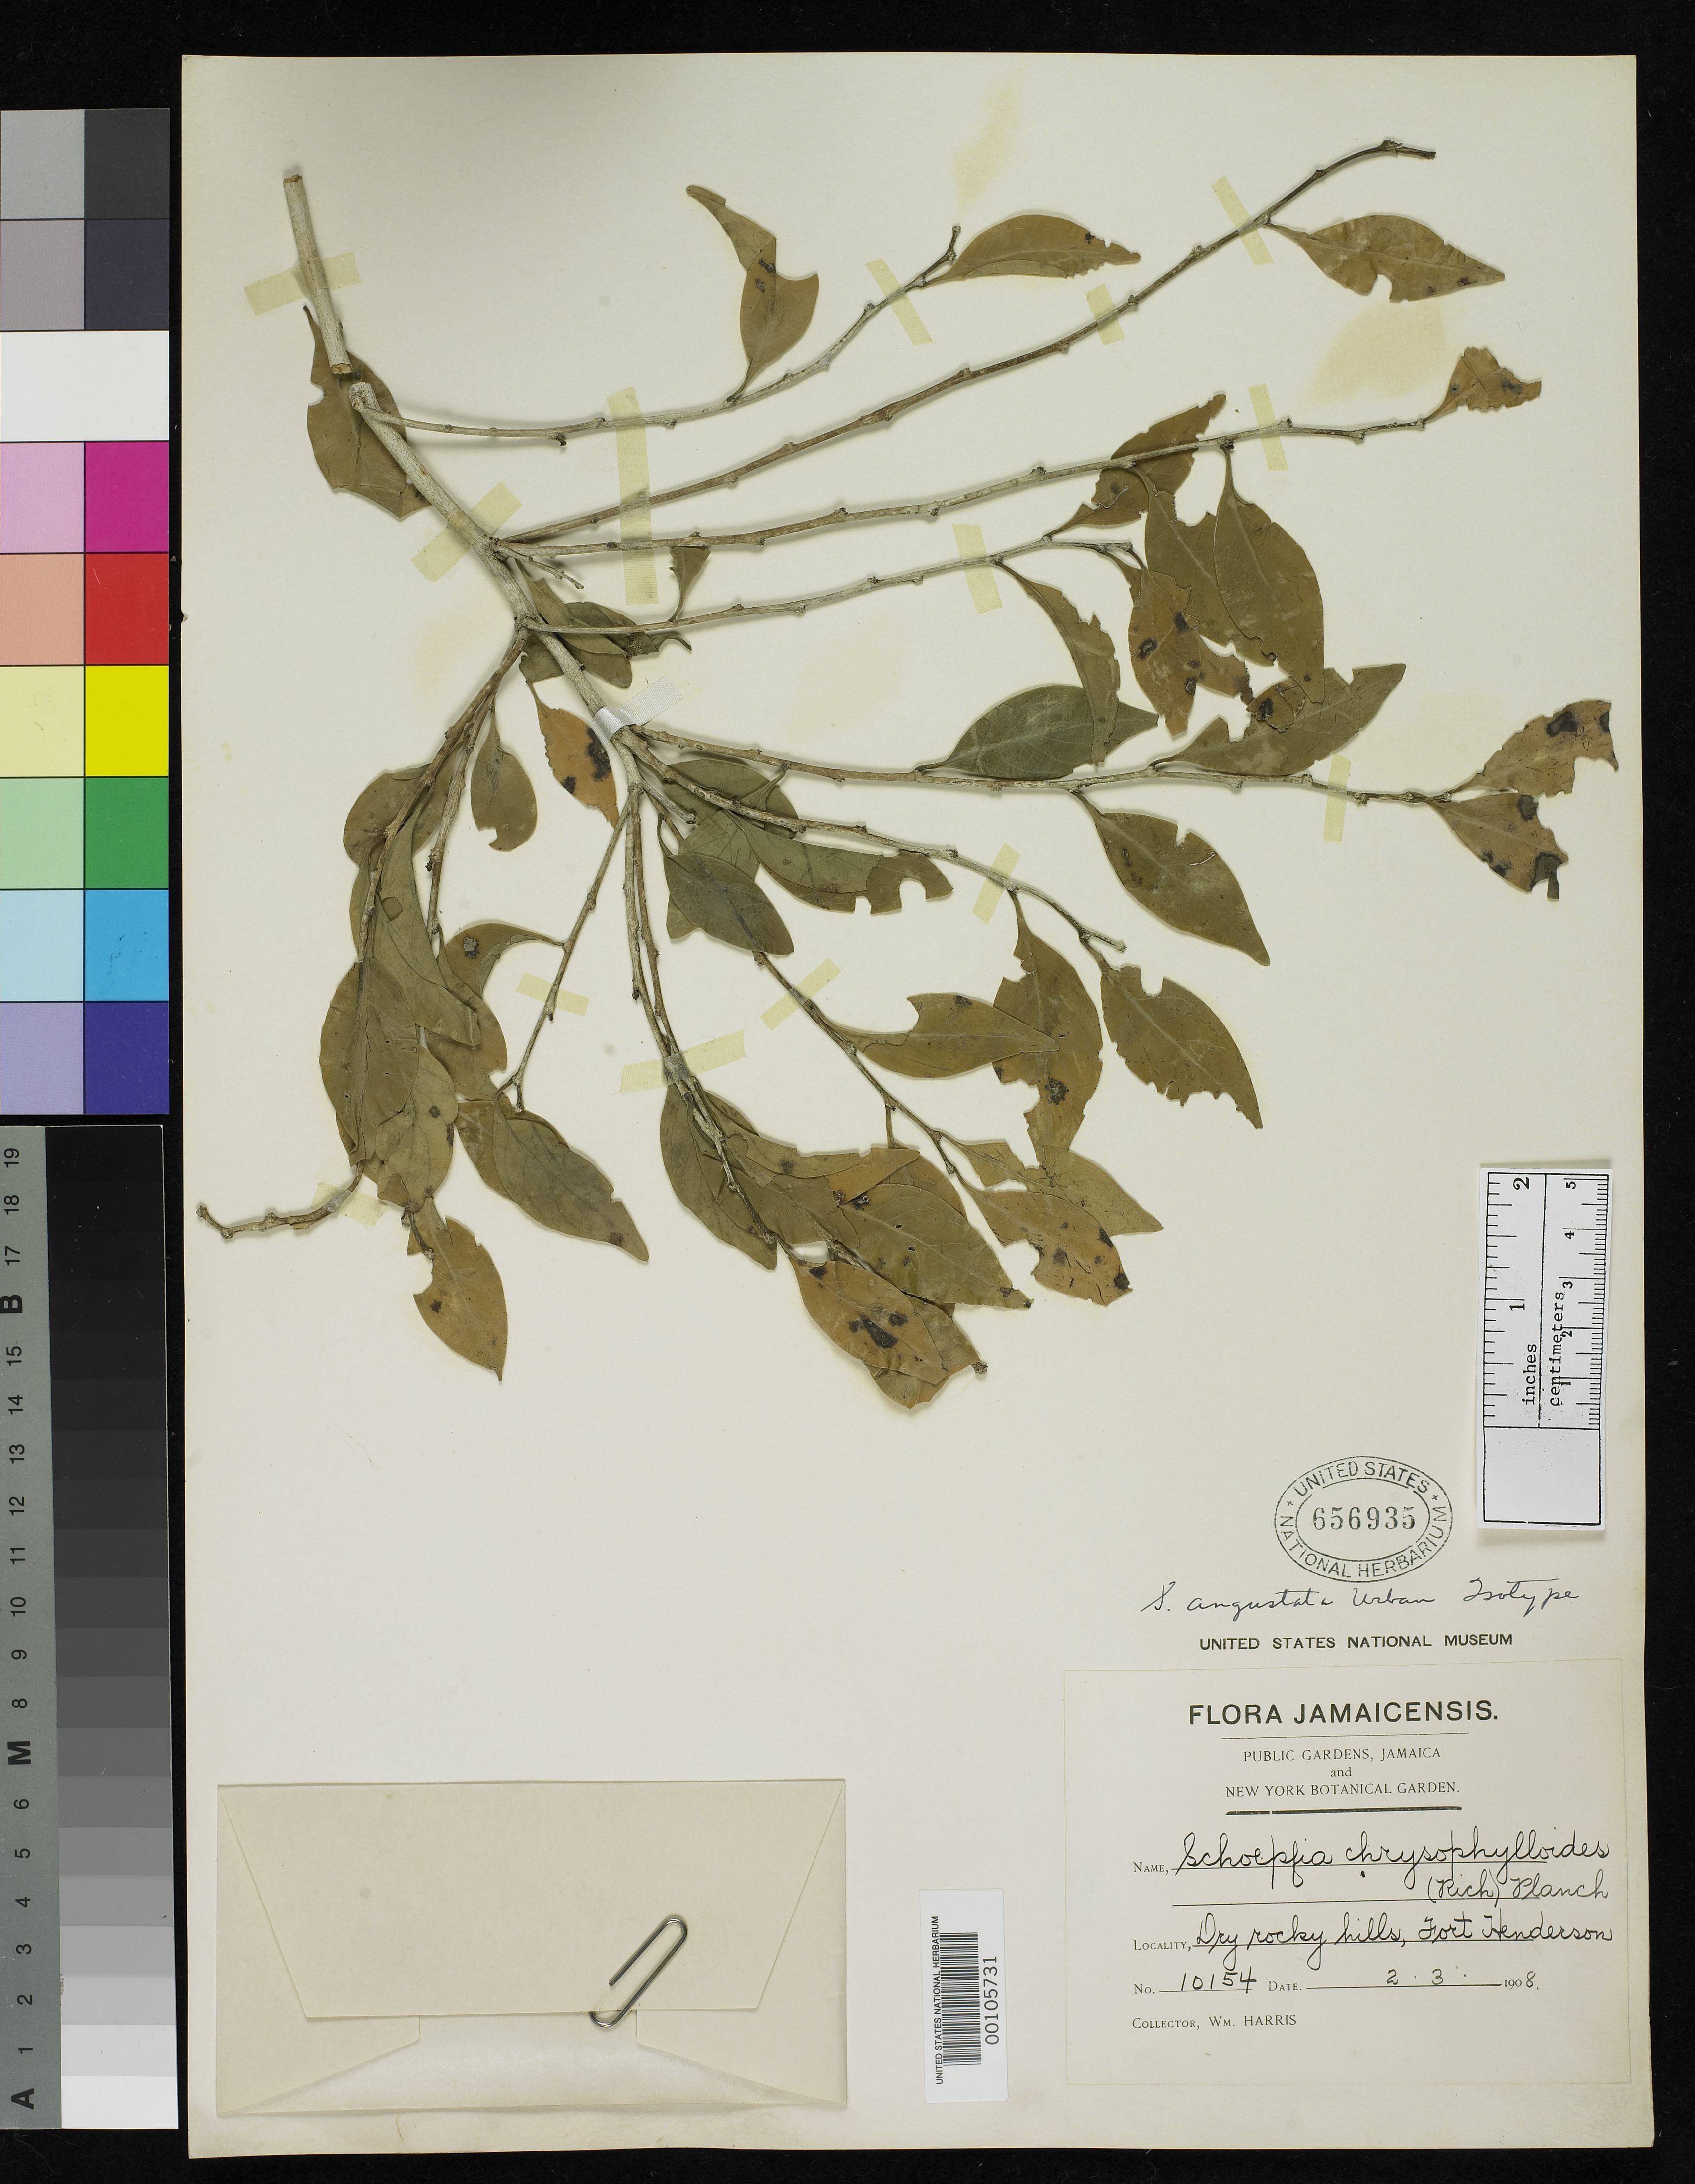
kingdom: Plantae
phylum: Tracheophyta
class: Magnoliopsida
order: Santalales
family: Schoepfiaceae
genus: Schoepfia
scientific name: Schoepfia angustata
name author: Urb.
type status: Isotype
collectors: W. H. Harris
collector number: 10154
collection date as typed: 1908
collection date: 1908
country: Jamaica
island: Greater Antilles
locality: Fort Henderson.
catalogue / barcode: US 656935